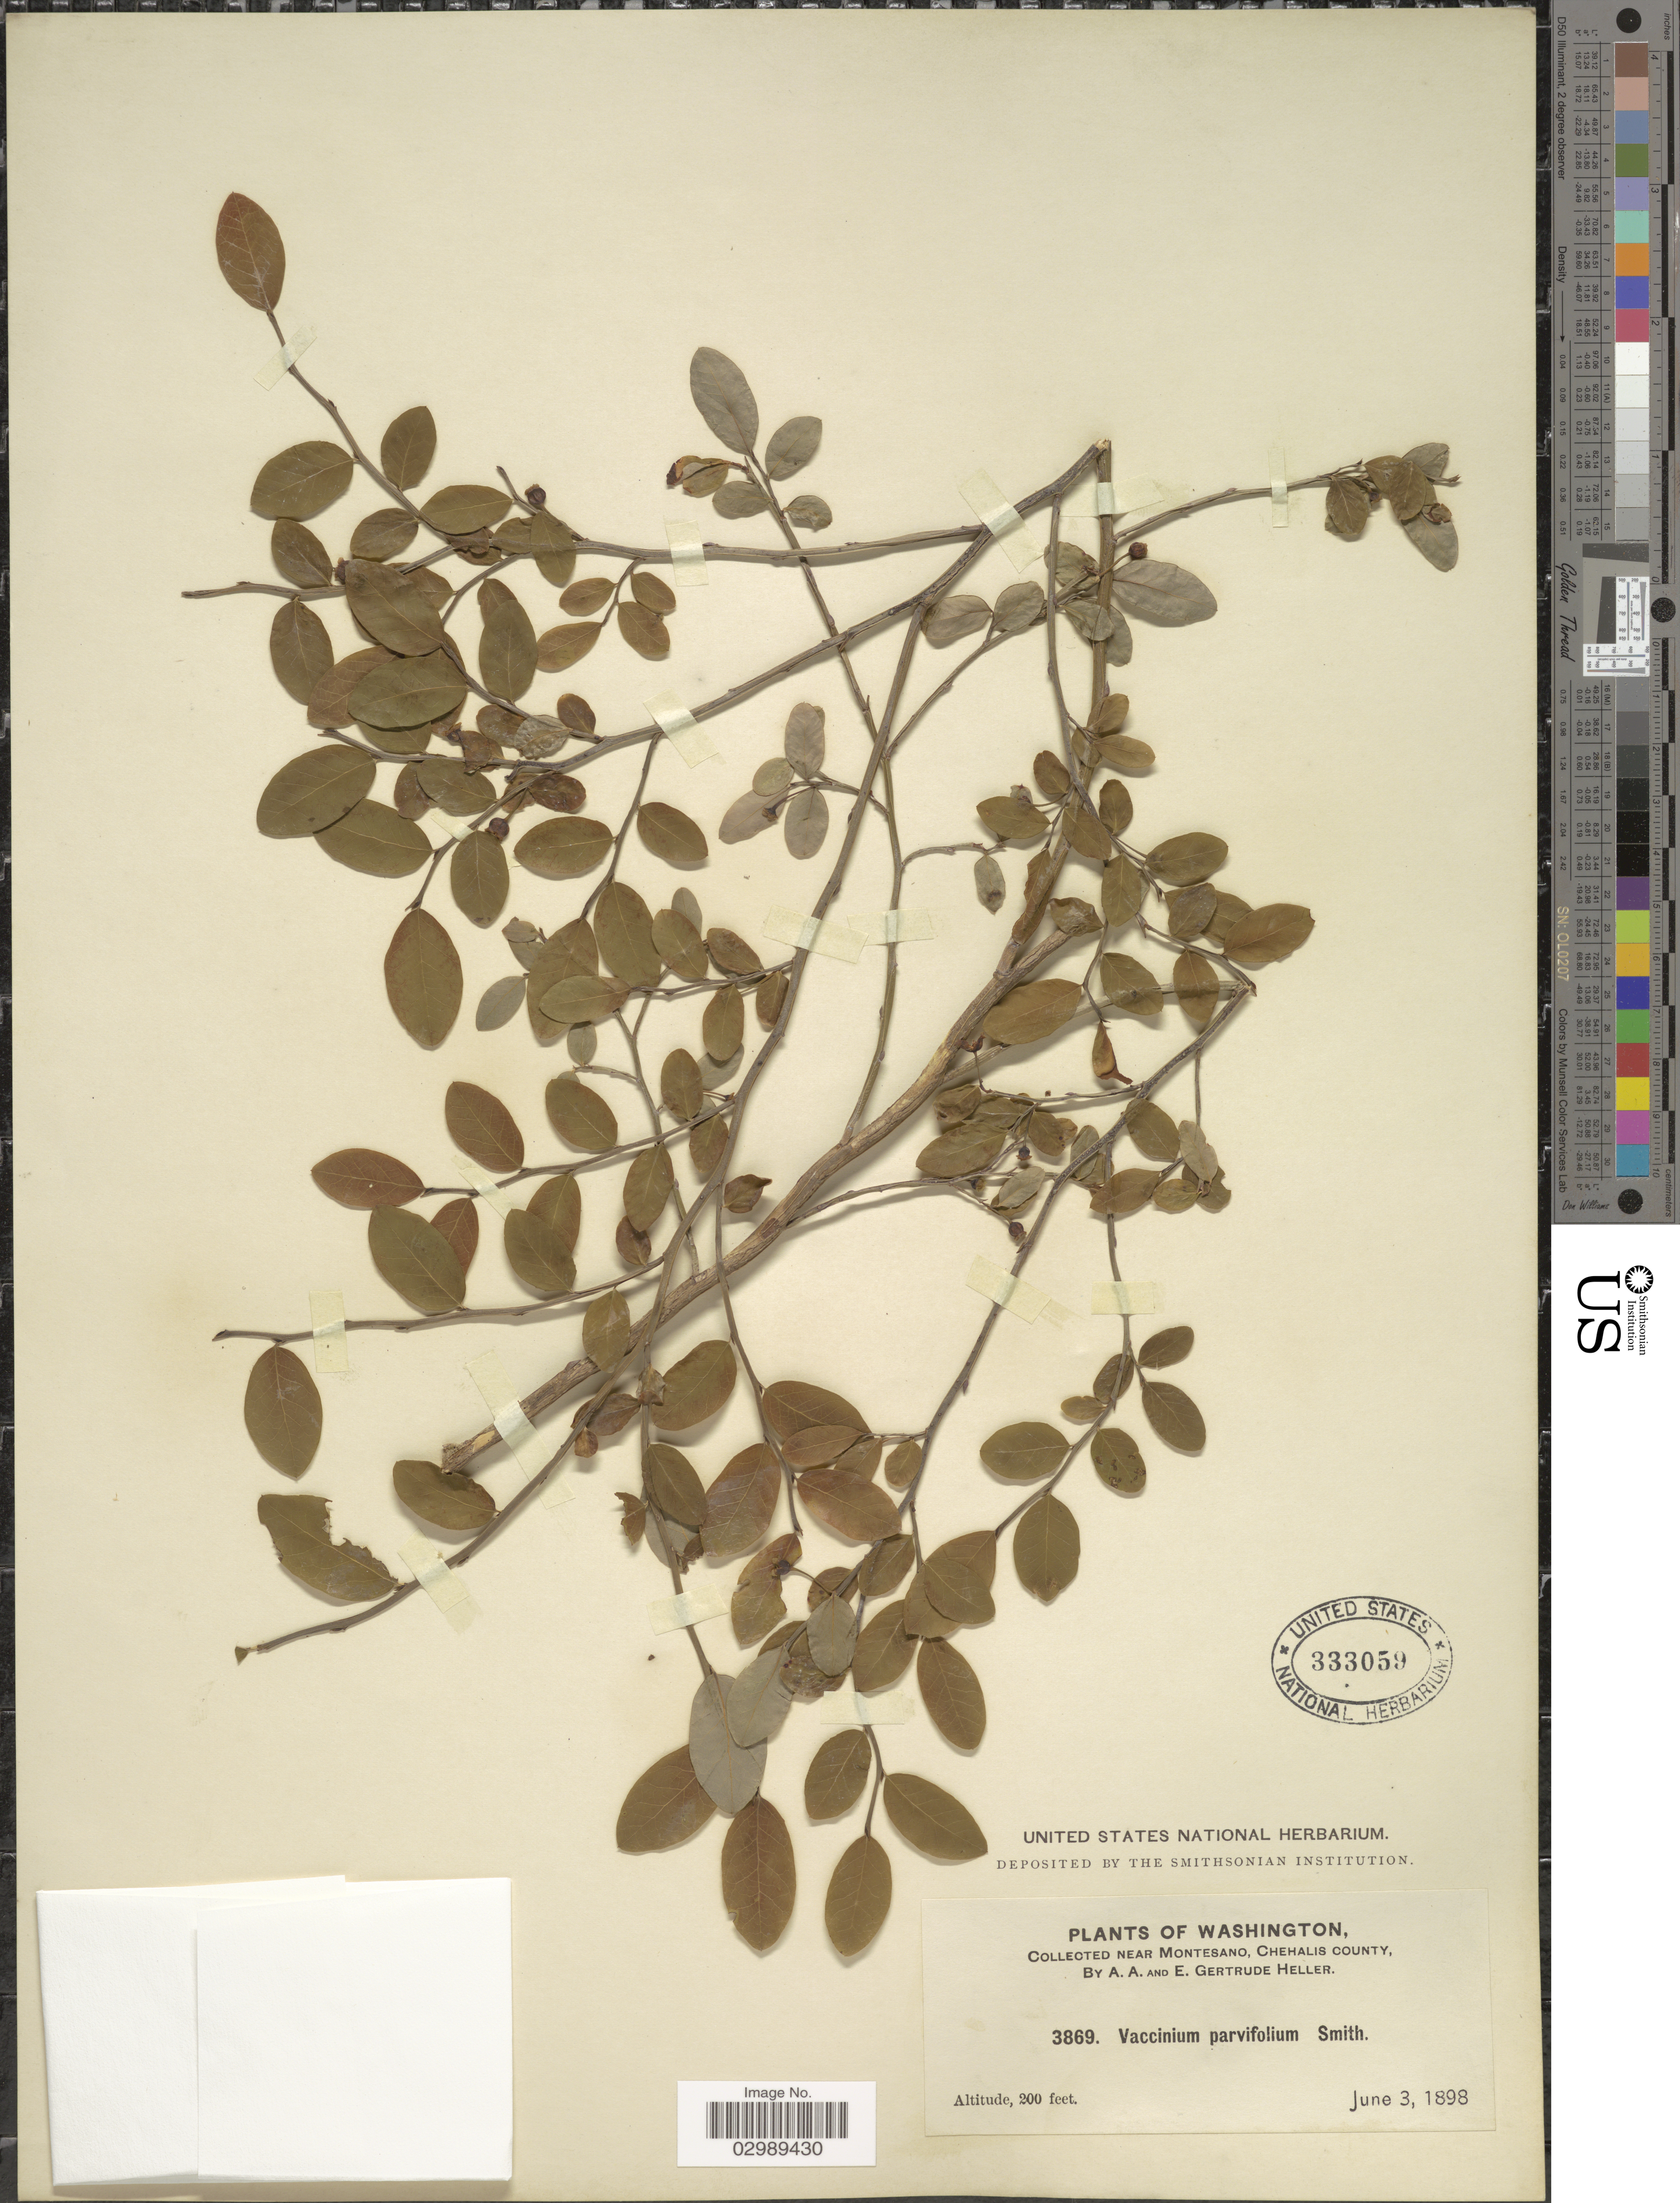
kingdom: Plantae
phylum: Tracheophyta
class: Magnoliopsida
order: Ericales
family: Ericaceae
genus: Vaccinium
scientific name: Vaccinium parvifolium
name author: Small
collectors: A. A. Heller & E. Gertrude Heller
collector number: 3869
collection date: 1898-06-03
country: United States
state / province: Washington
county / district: Grays Harbor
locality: Near Montesano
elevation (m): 61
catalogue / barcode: US 333059